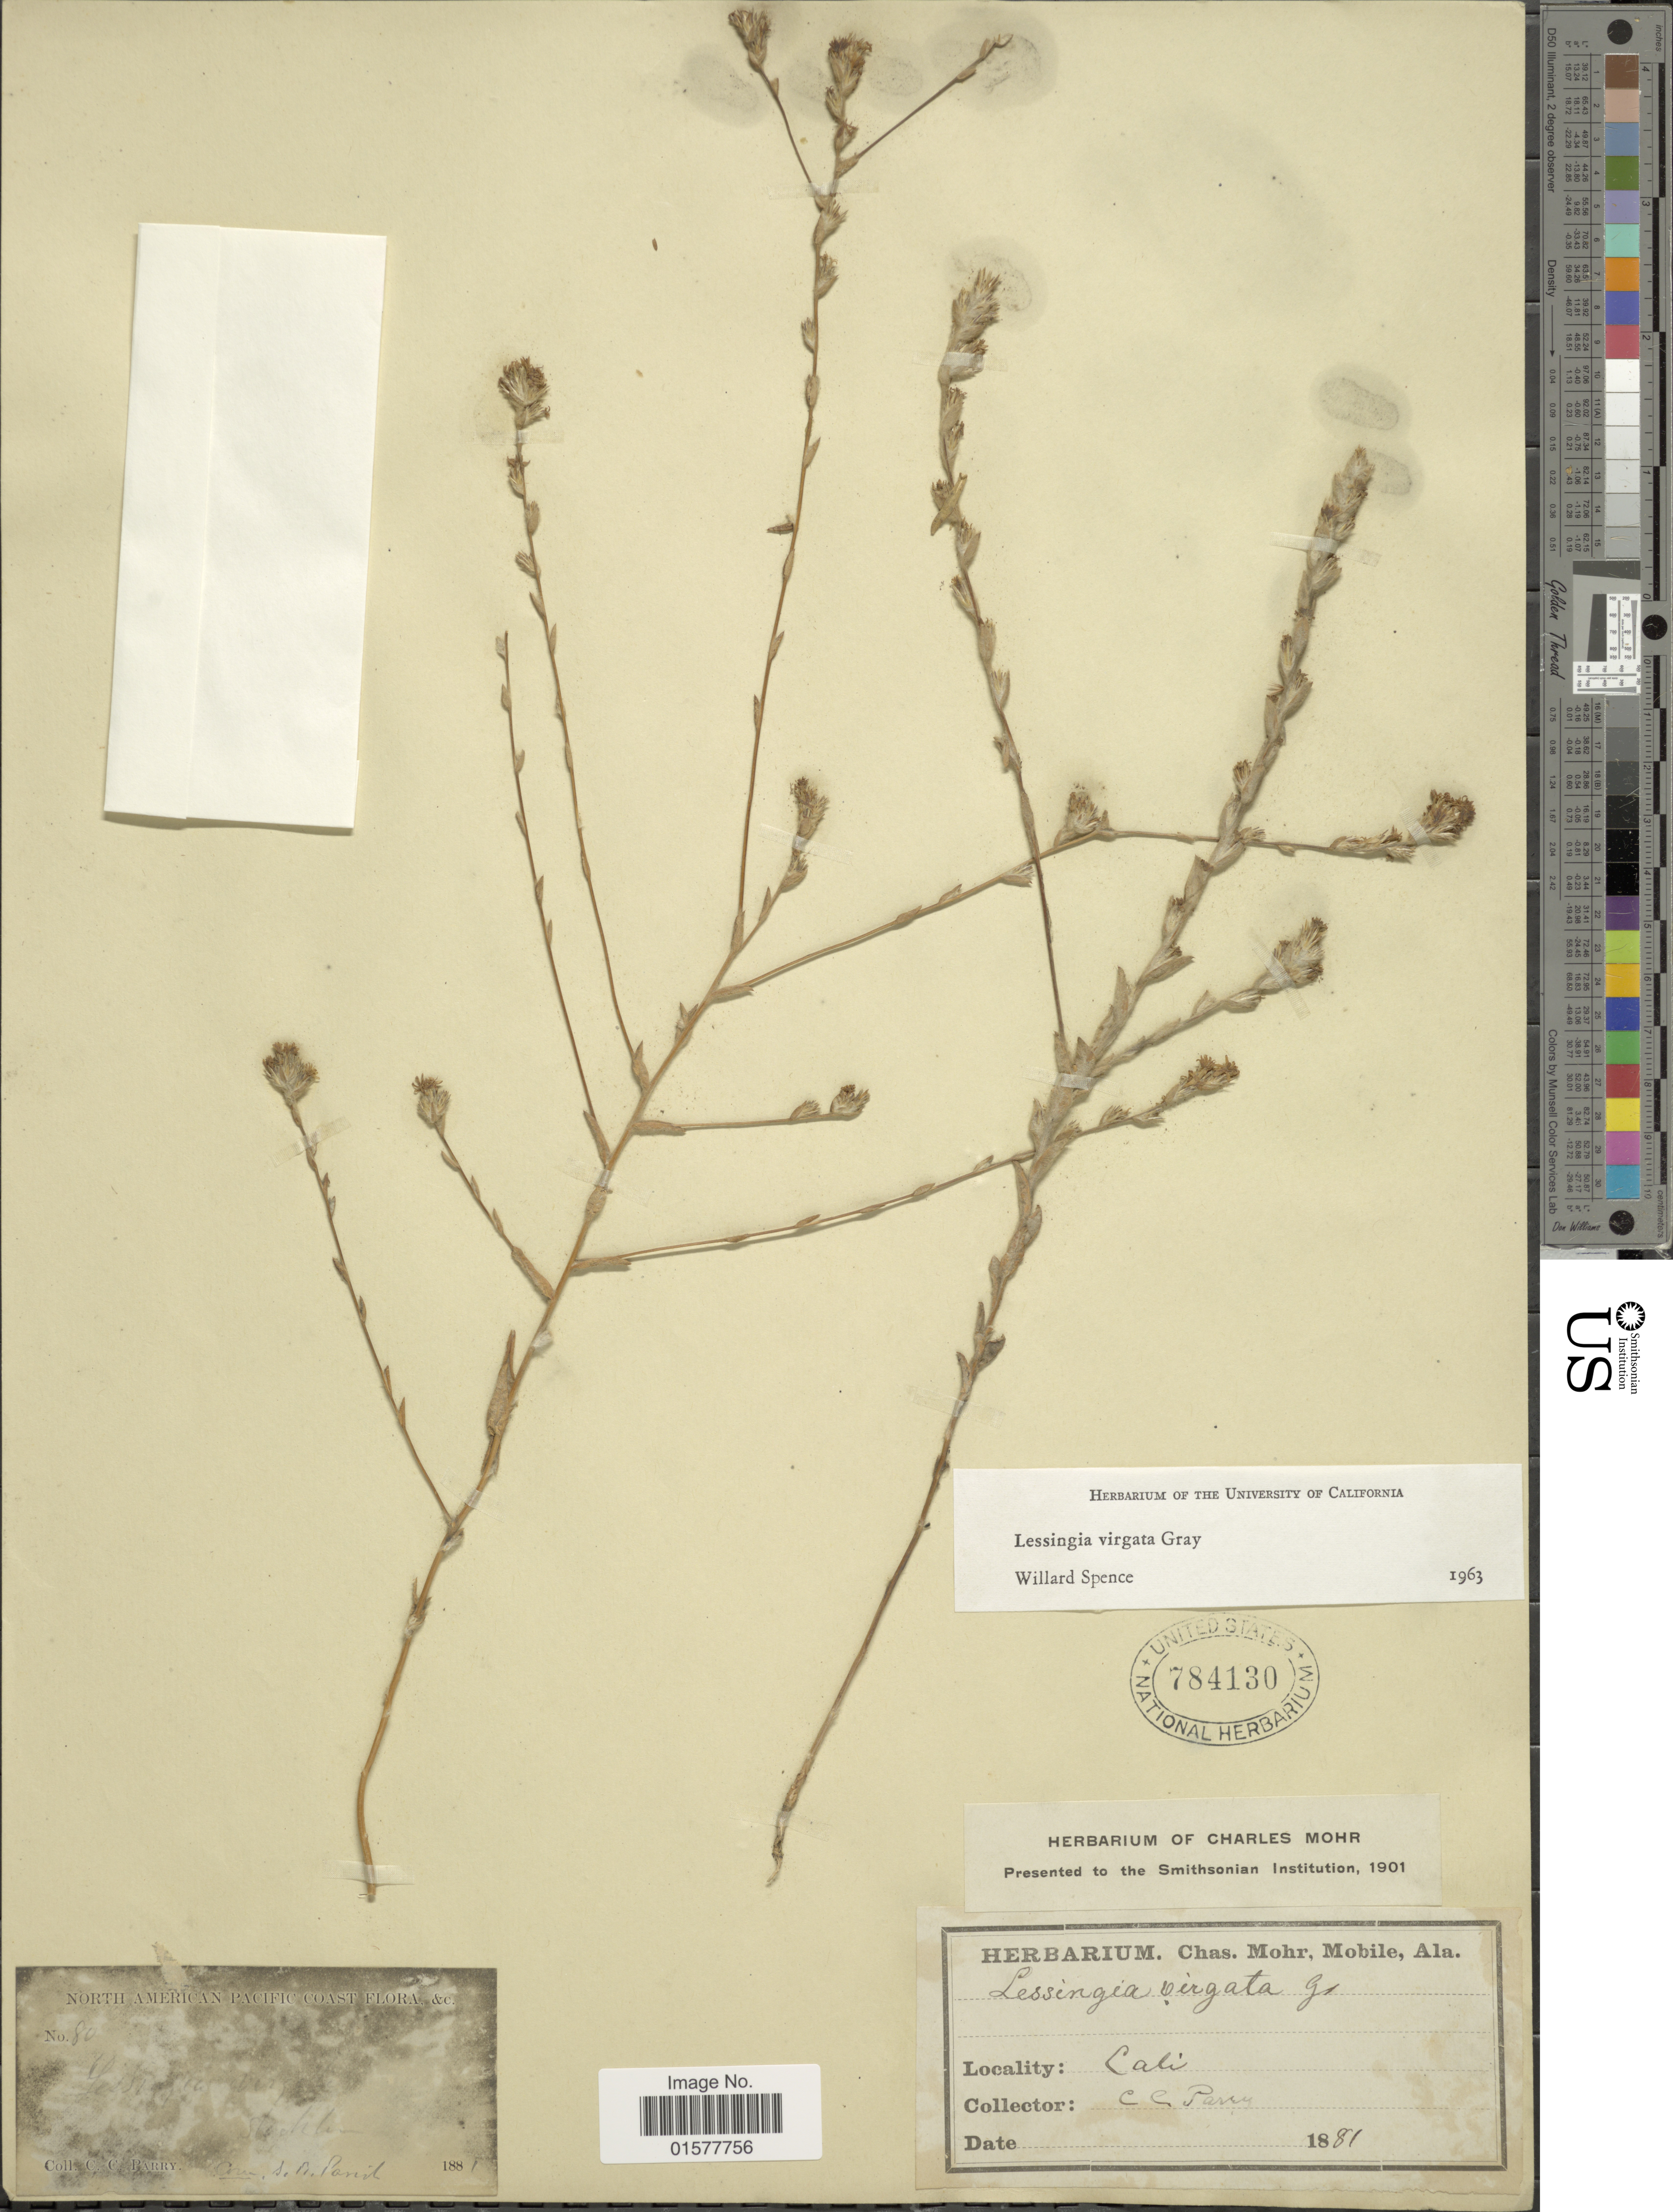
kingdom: Plantae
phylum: Tracheophyta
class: Magnoliopsida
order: Asterales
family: Asteraceae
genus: Lessingia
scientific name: Lessingia virgata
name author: A. Gray in Benth.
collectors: C. C. Parry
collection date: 1881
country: United States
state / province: California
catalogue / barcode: US 784130